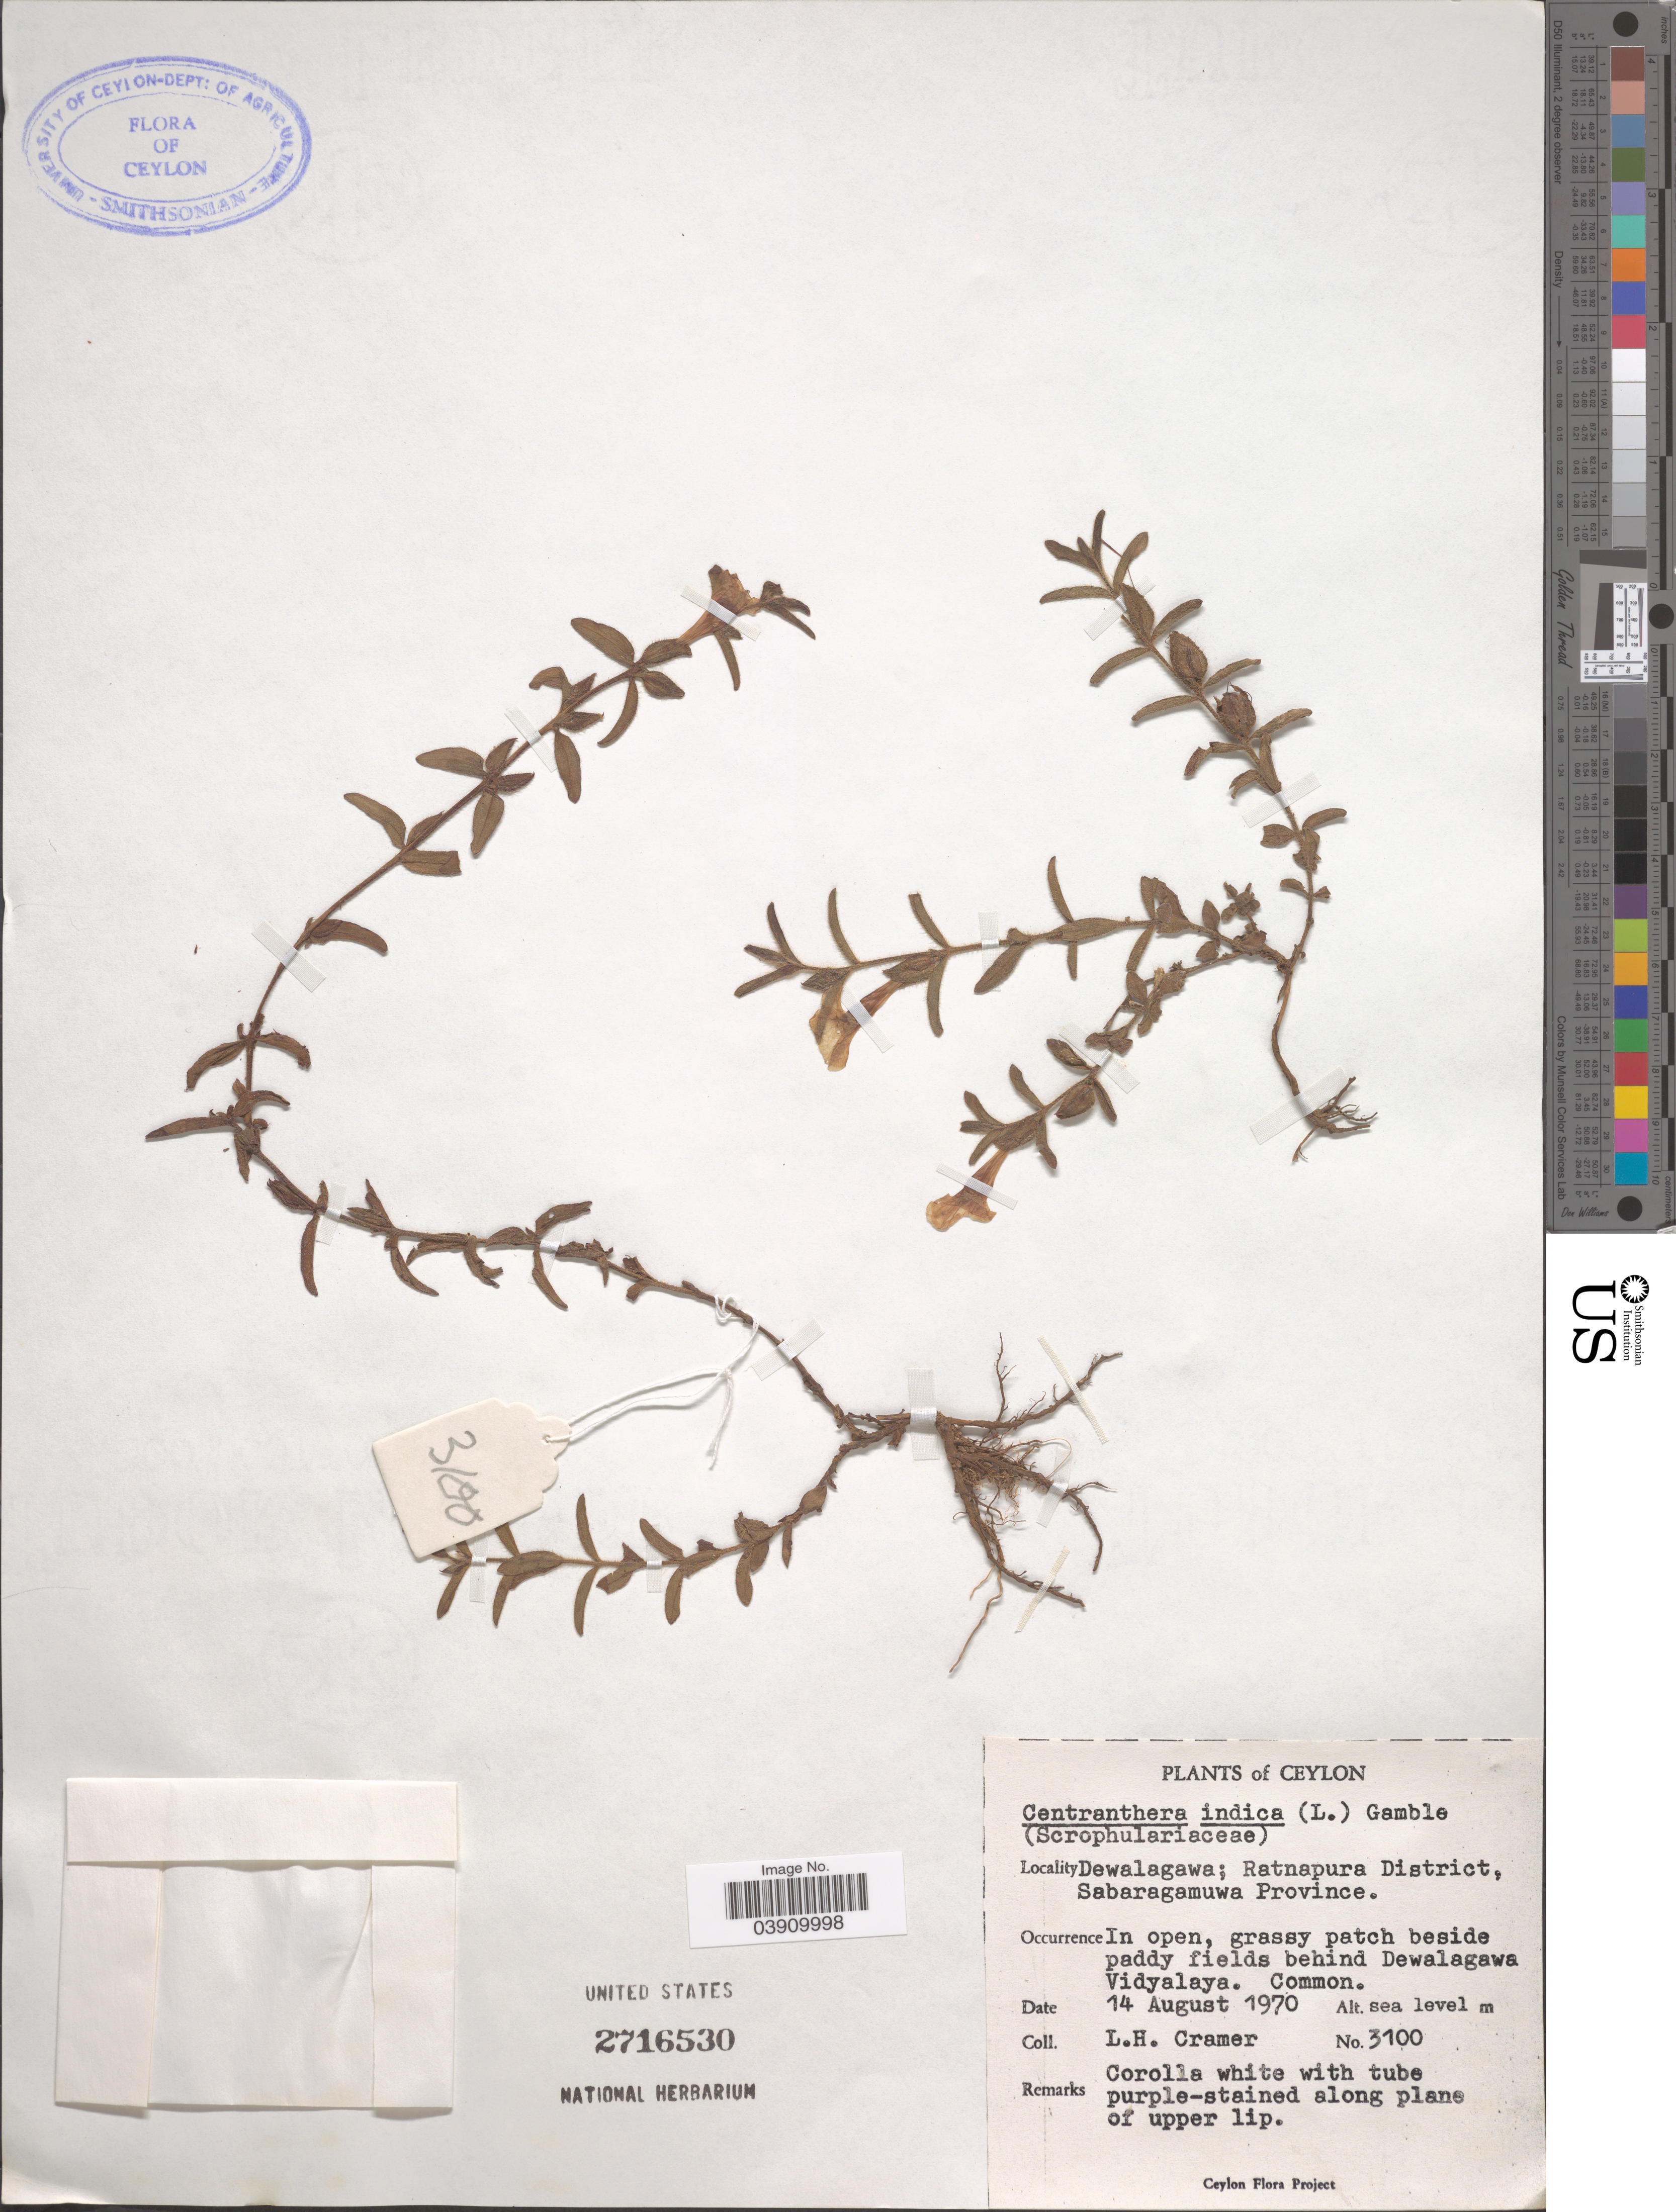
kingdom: Plantae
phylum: Tracheophyta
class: Magnoliopsida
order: Lamiales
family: Orobanchaceae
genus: Centranthera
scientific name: Centranthera indica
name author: (L.) Gamble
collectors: L. H. Cramer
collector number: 3100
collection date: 1970-08-14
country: Sri Lanka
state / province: Sabaragamuwa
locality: Ceylon. Dewalagawa; Ratnapura District. In open, grassy patch beside paddy fields behind Dewalagawa Vidyalaya.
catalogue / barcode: US 2716530